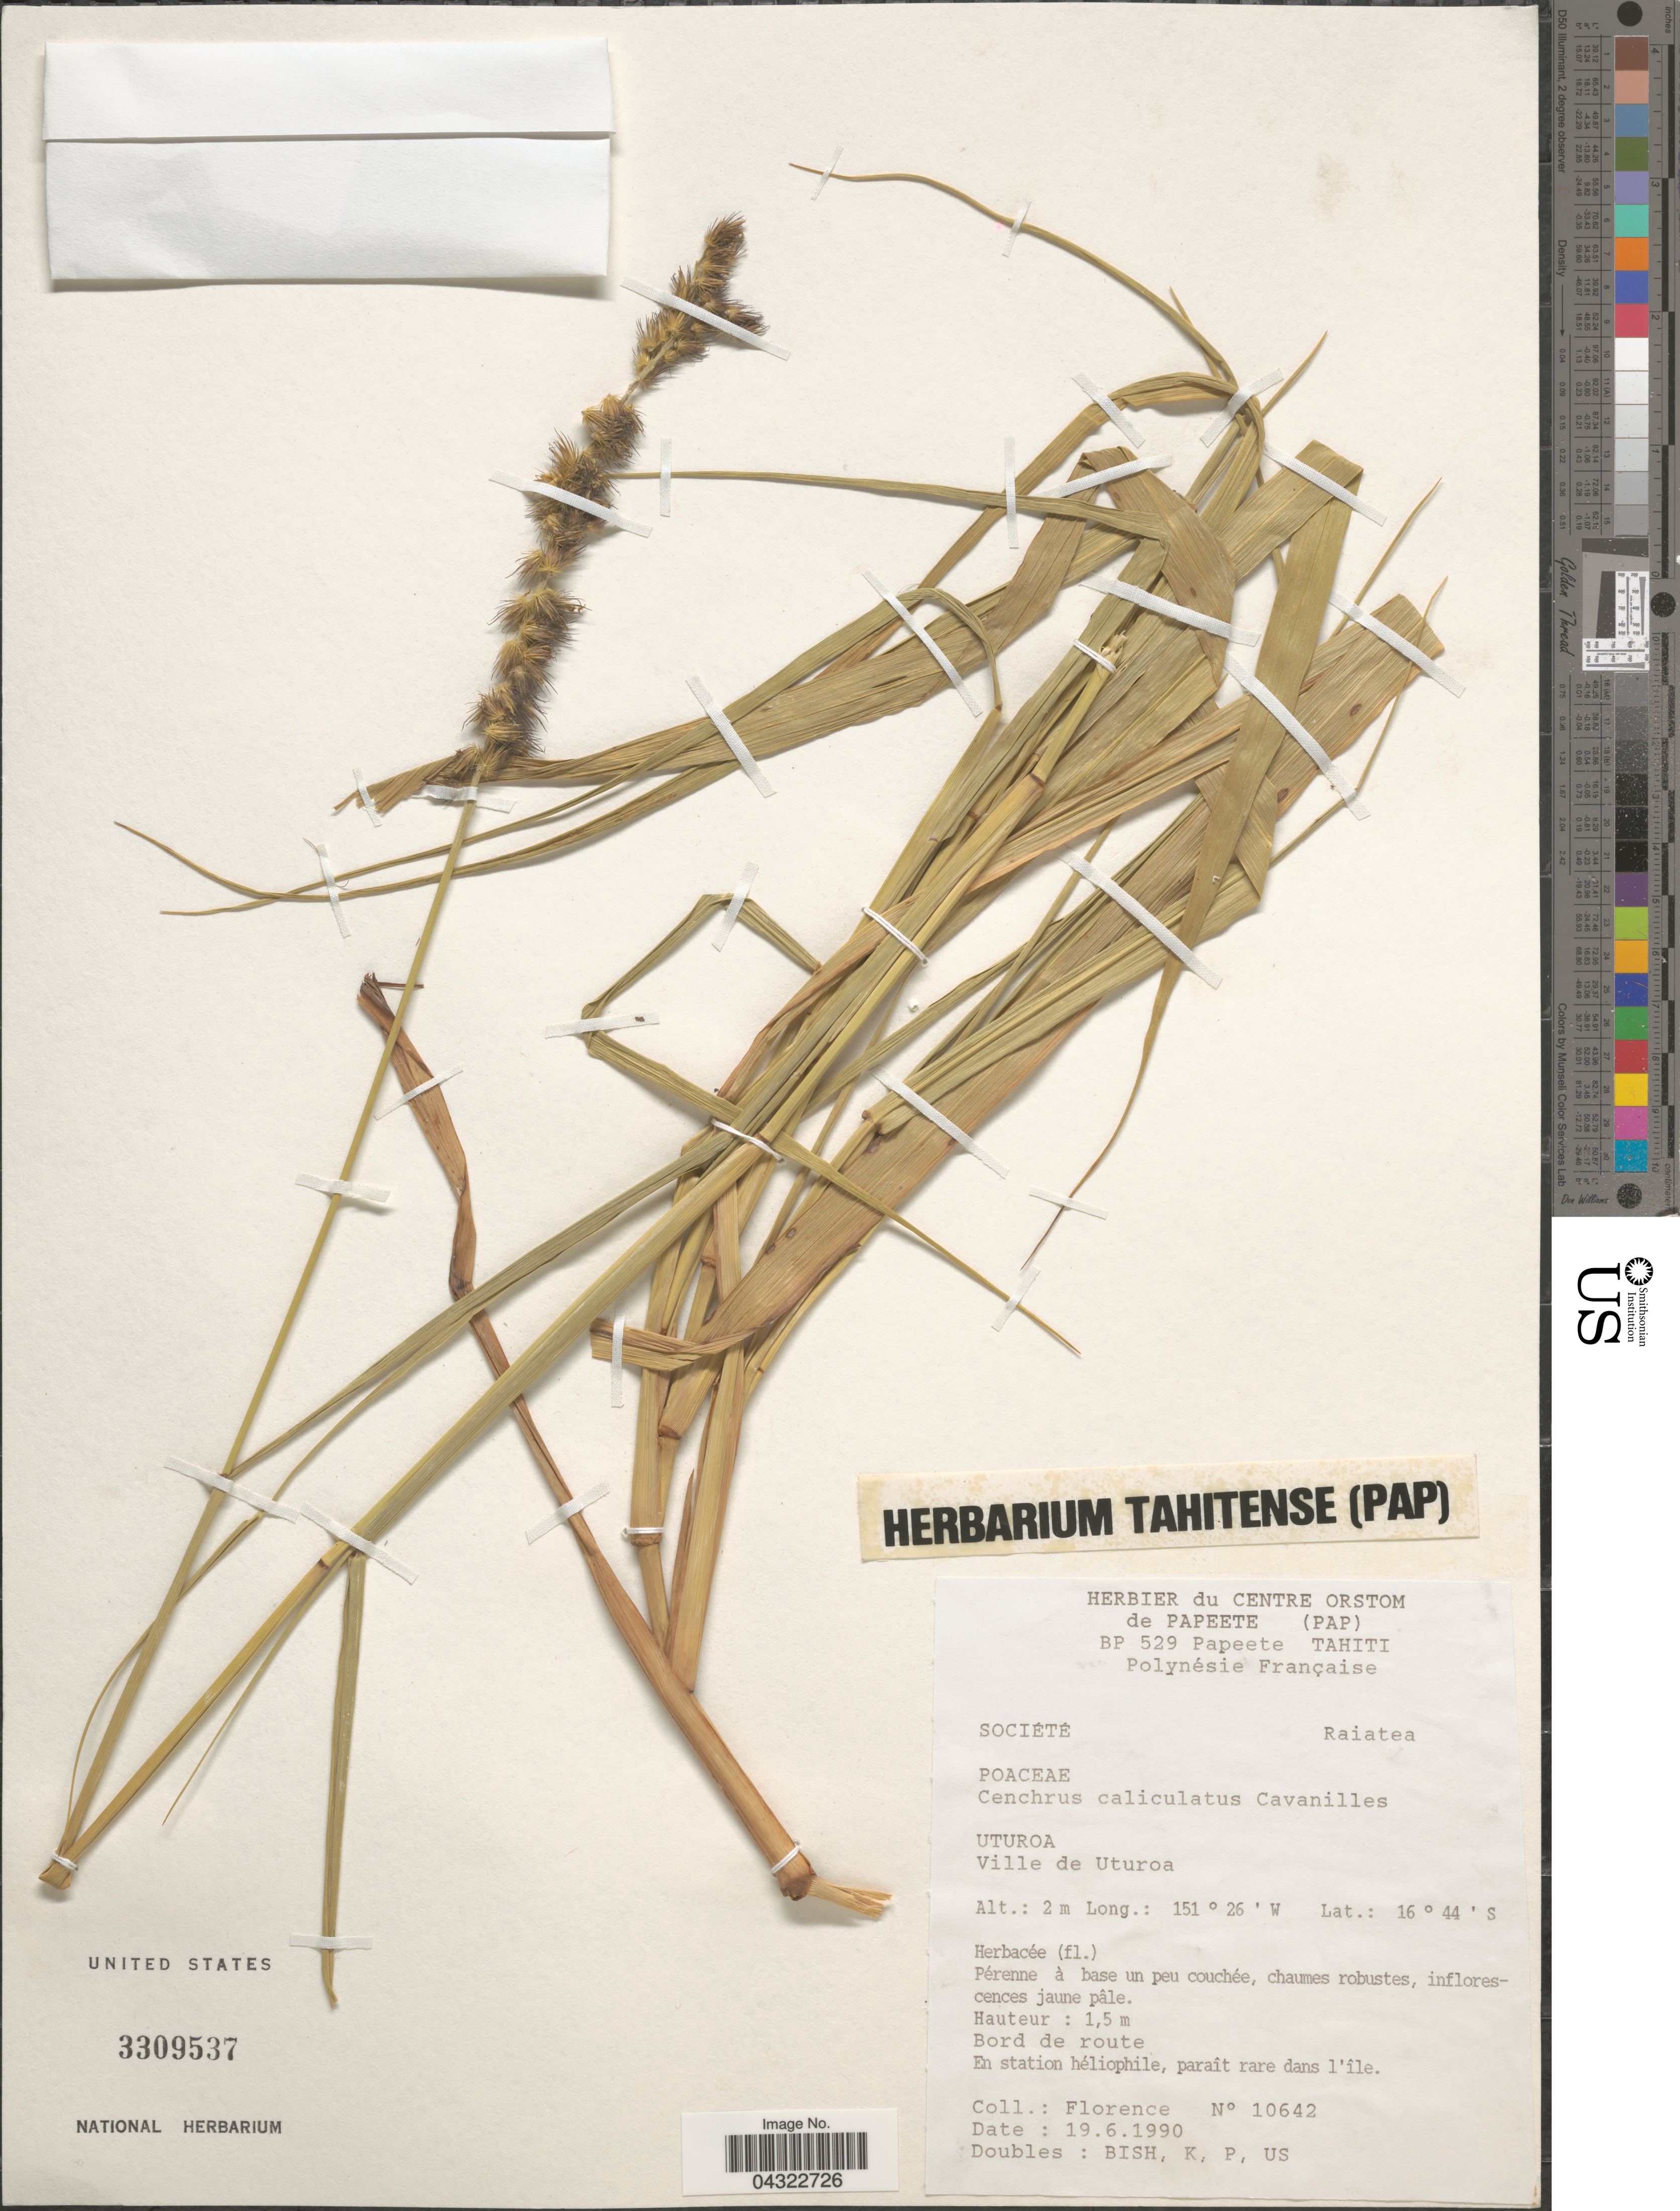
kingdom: Plantae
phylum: Tracheophyta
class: Liliopsida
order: Poales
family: Poaceae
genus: Cenchrus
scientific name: Cenchrus caliculatus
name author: Cav.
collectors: -. Florence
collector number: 10642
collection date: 1990-06-19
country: French Polynesia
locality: Polynésie Française. Société. Raiatea. Uturoa. Ville de Uturoa.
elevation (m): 2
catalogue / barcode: US 3309537